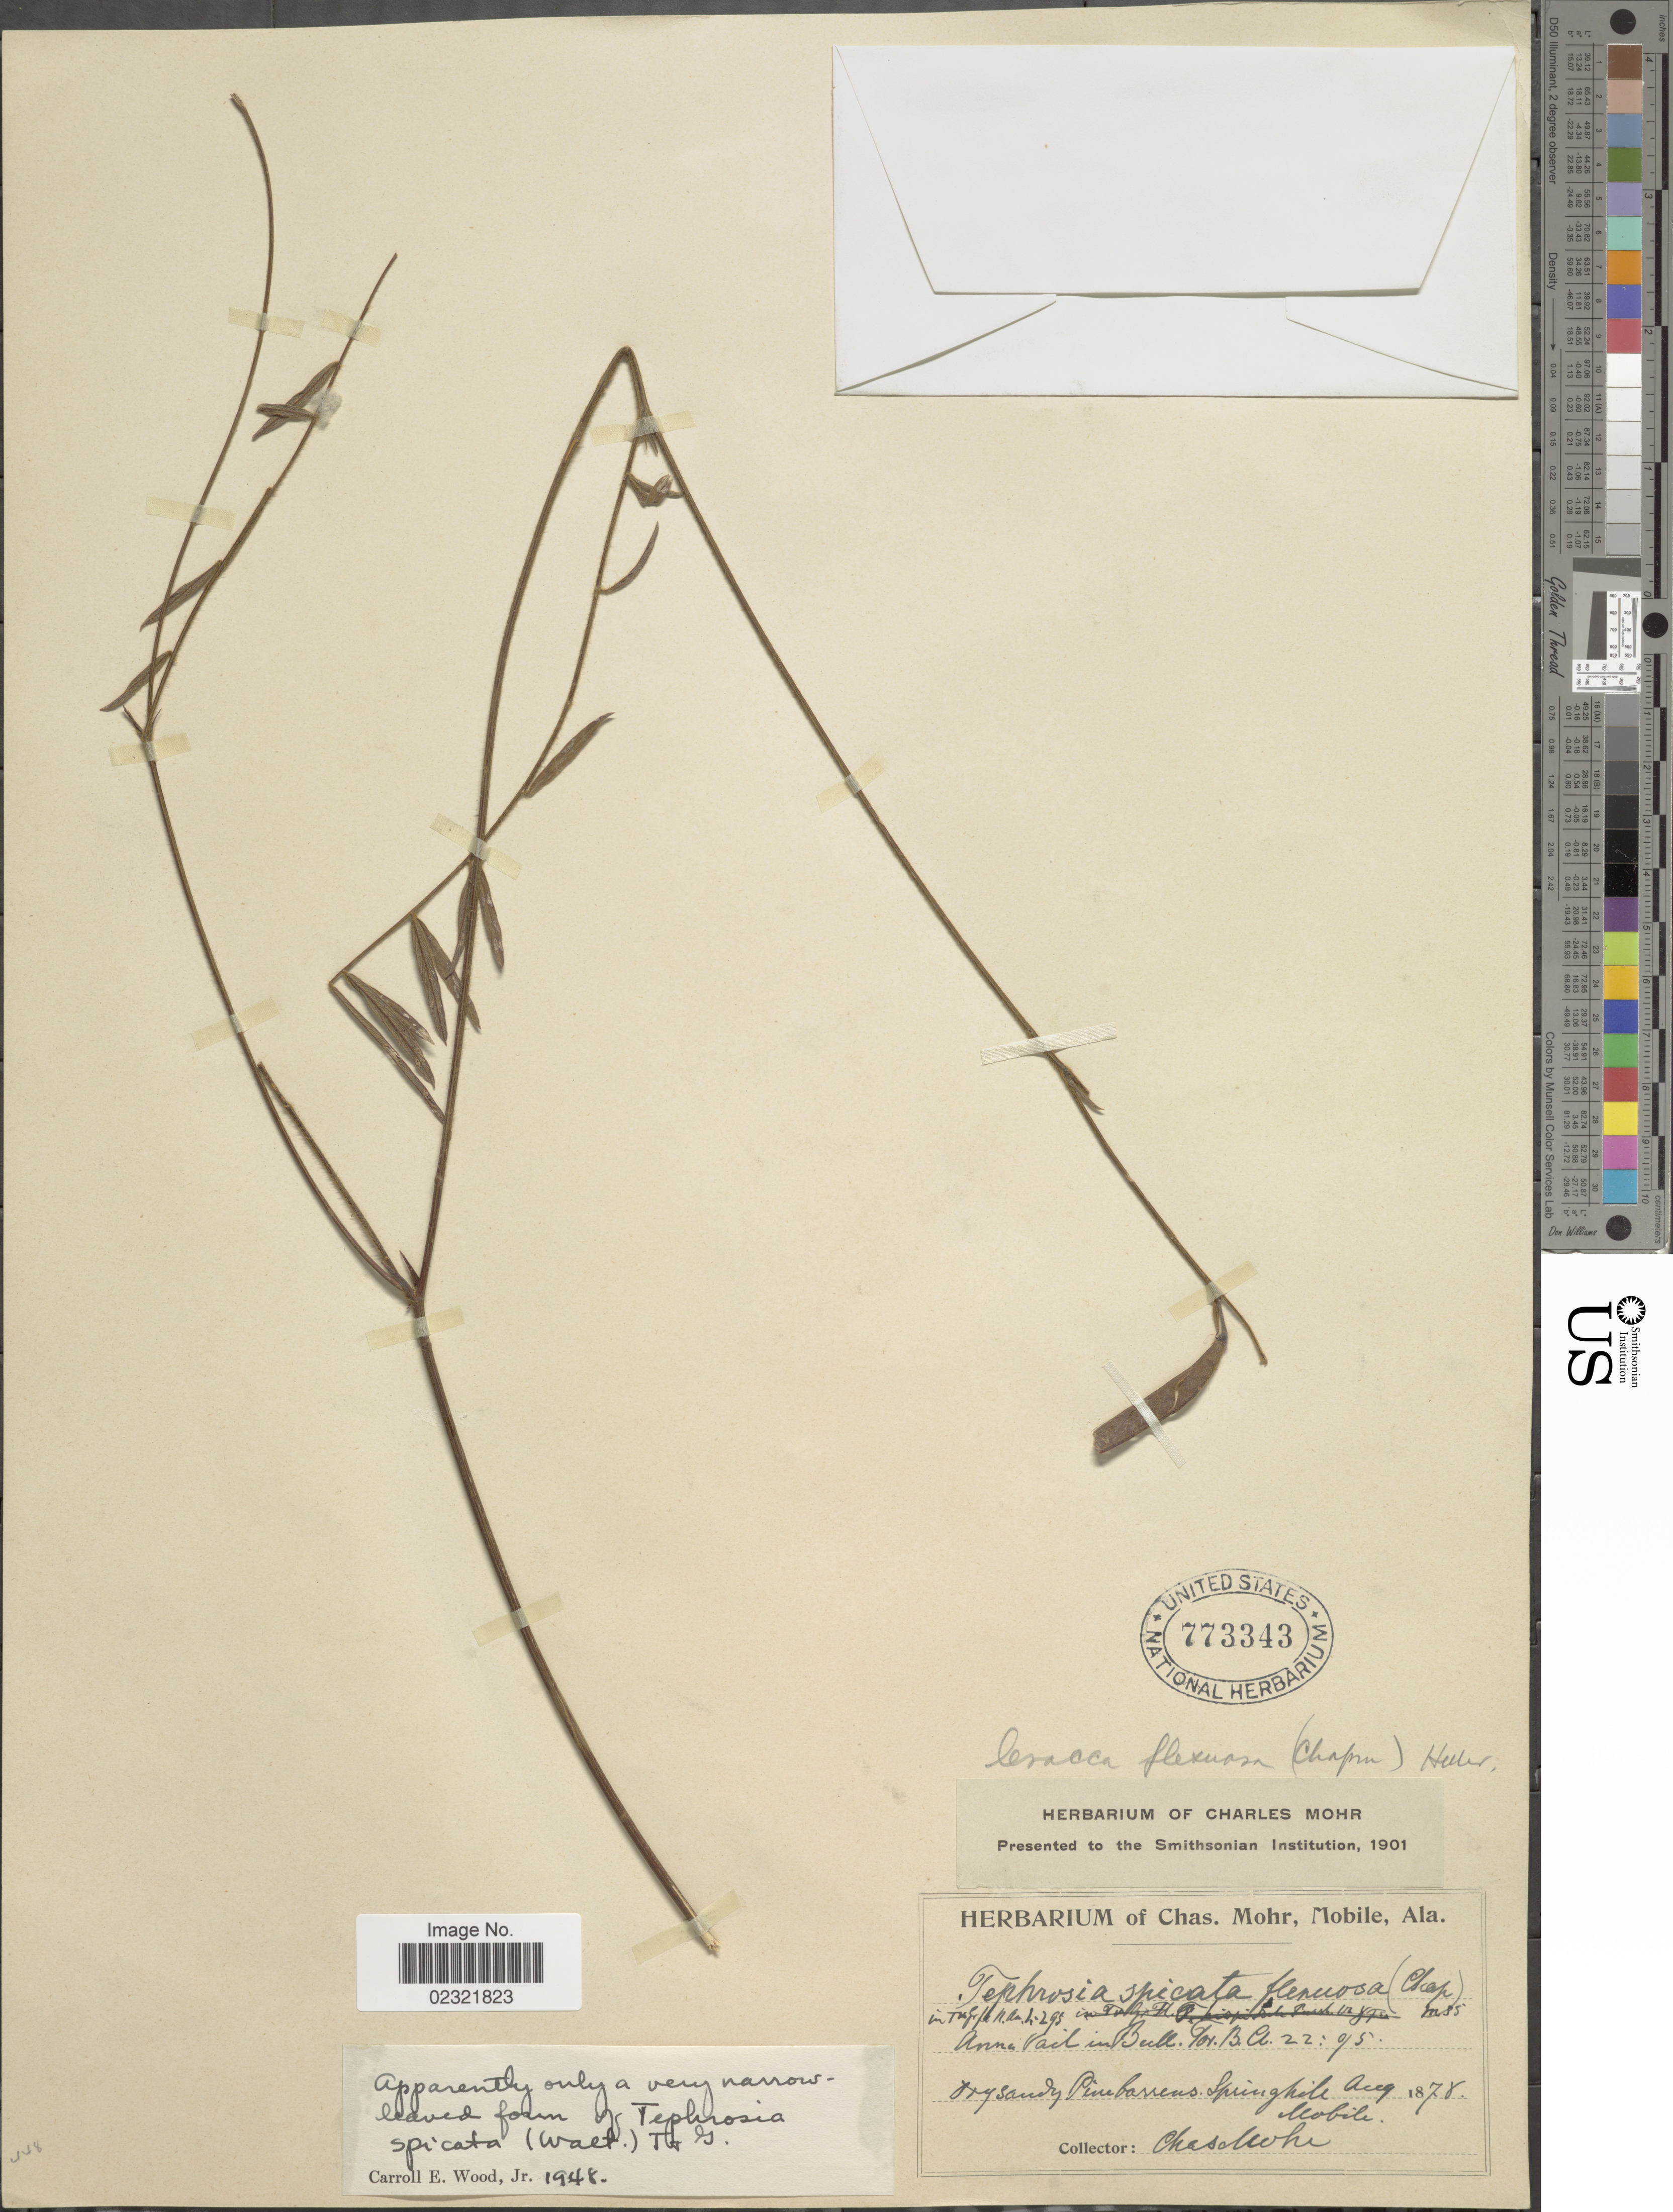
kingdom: Plantae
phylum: Tracheophyta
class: Magnoliopsida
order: Fabales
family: Fabaceae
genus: Tephrosia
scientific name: Tephrosia spicata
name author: (Walter) Torr. & A. Gray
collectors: C. T. Mohr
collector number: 301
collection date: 1878-08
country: United States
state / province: Alabama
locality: Dry sandy Pine barrens Spinghill, Mobile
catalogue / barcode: US 773343